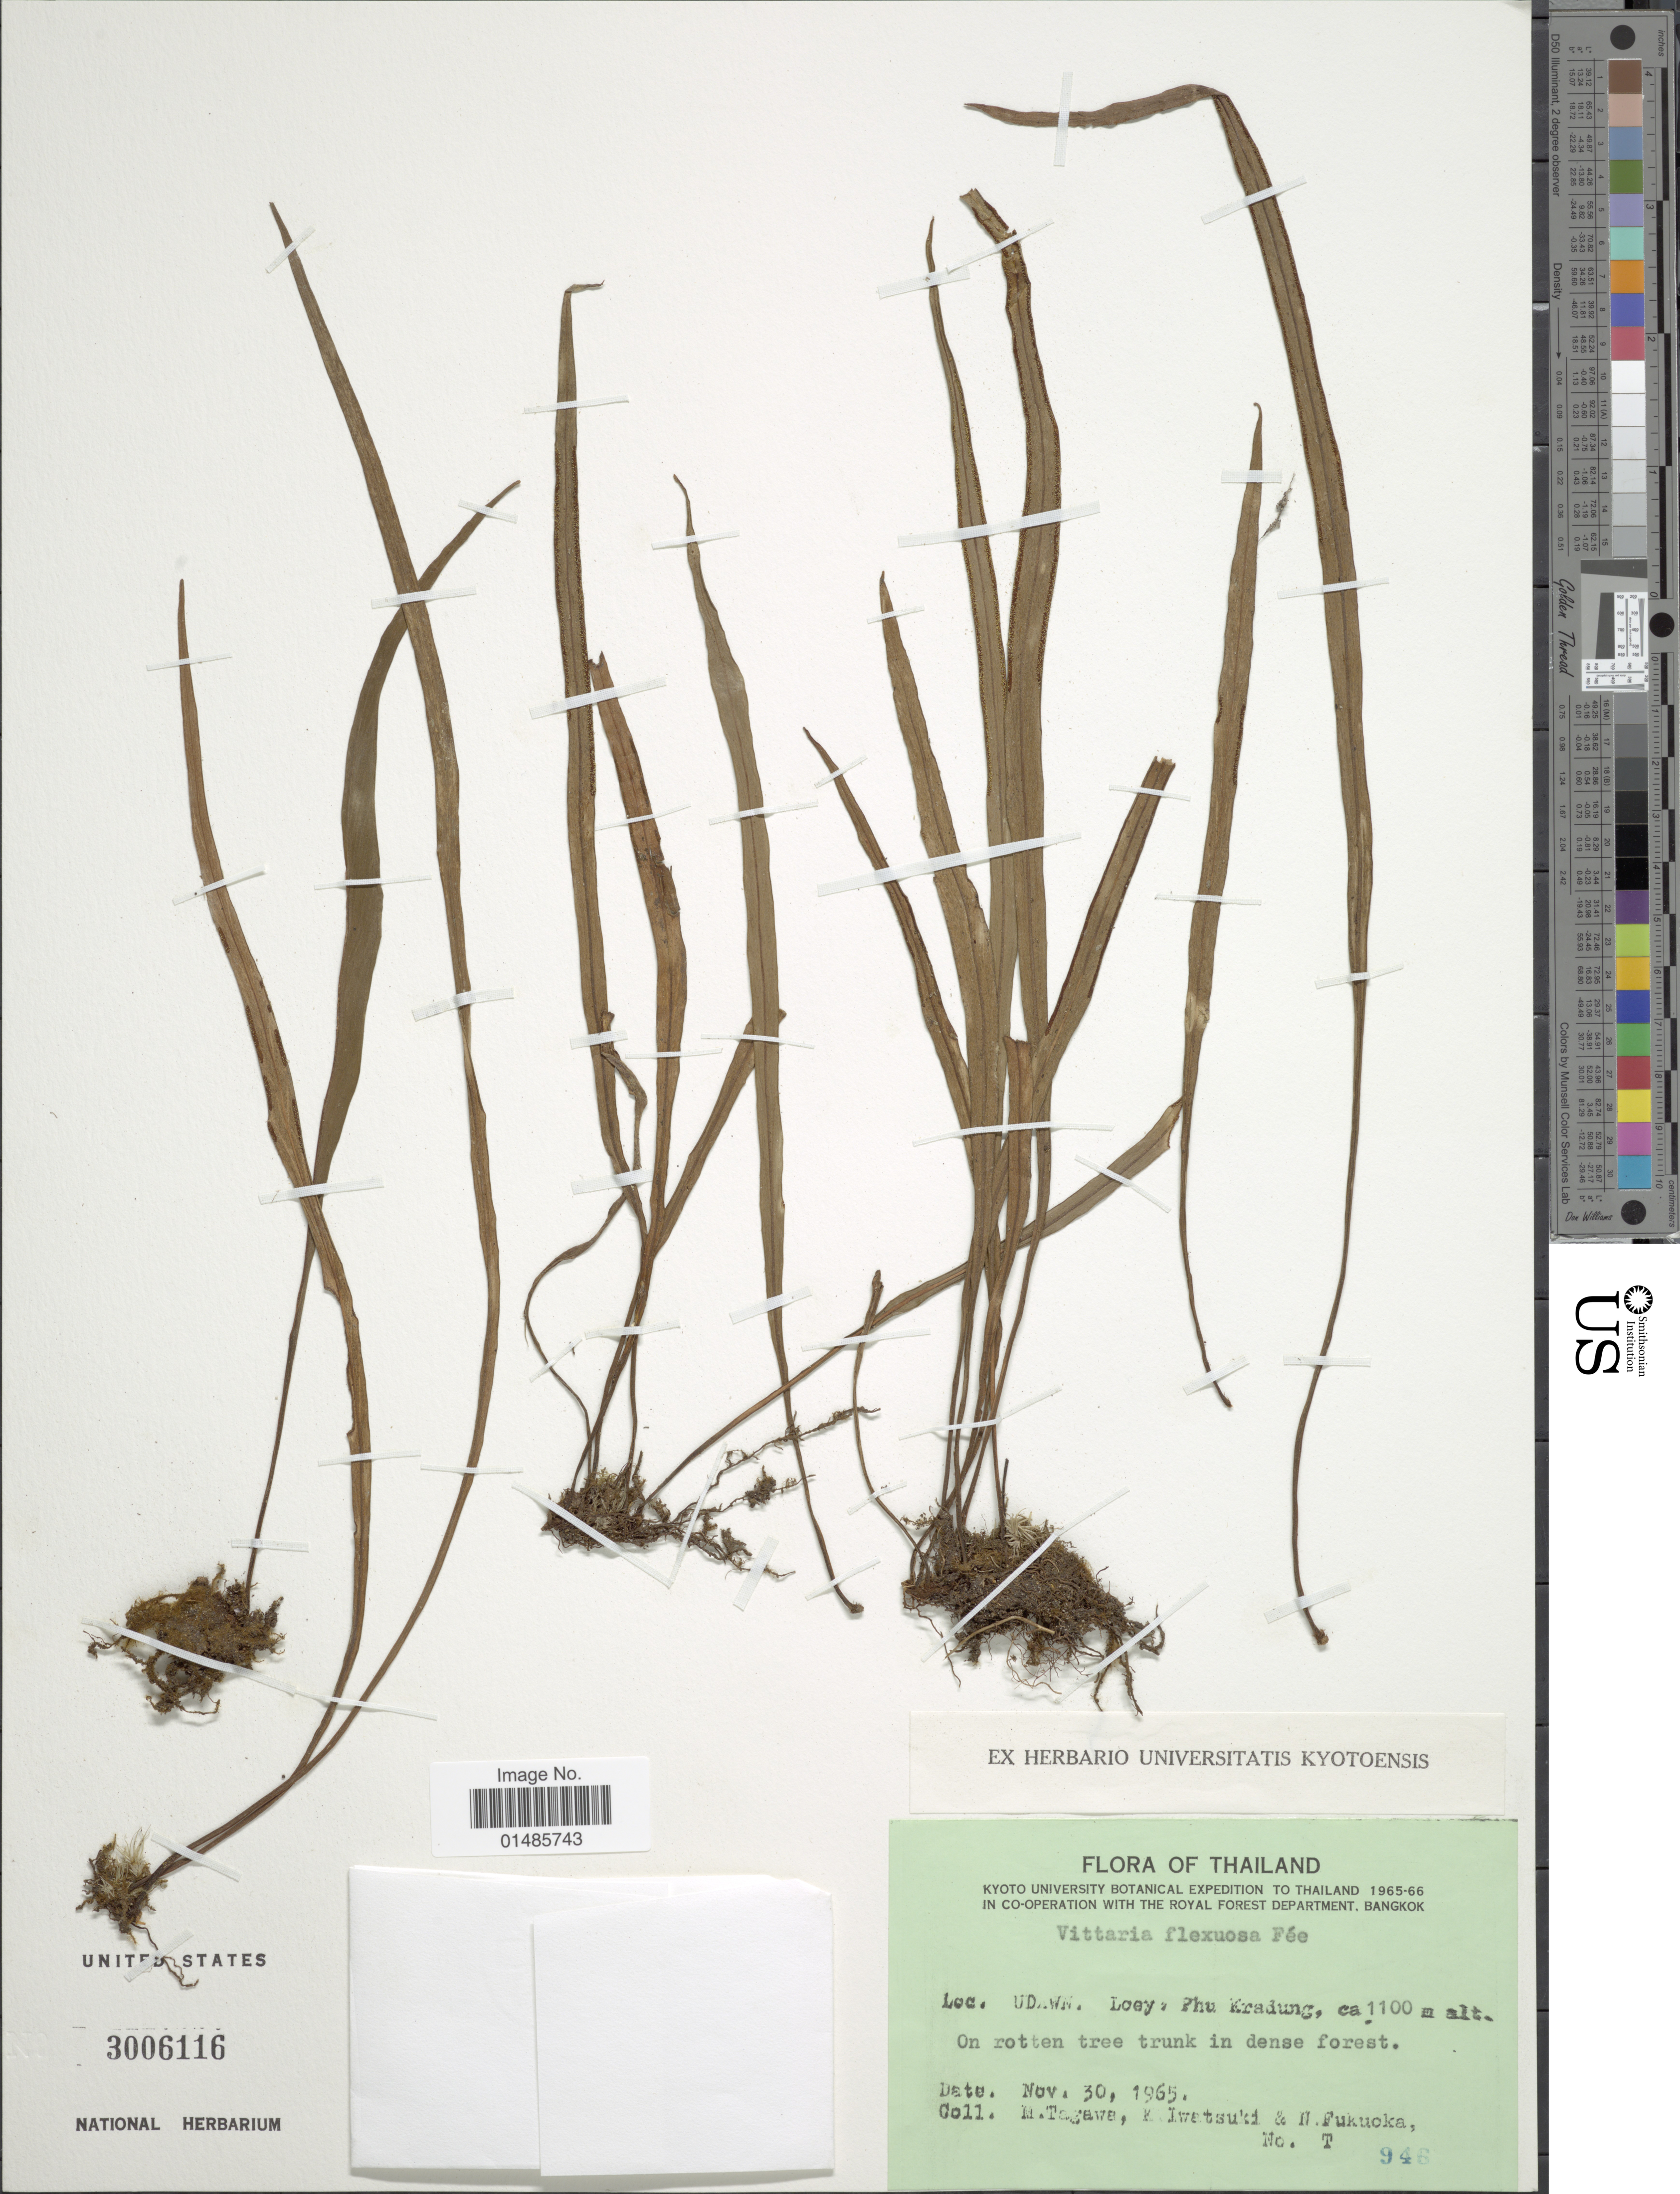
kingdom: Plantae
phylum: Tracheophyta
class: Polypodiopsida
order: Polypodiales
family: Pteridaceae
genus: Haplopteris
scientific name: Haplopteris flexuosa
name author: (Fée) E.H. Crane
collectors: M. Tagawa, K. Iwatsuki & N. Fukuoka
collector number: T 946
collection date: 1965-11-30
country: Thailand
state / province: Loei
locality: Udawn. Loey: Phu Kradung.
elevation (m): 1100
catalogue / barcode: US 3006116